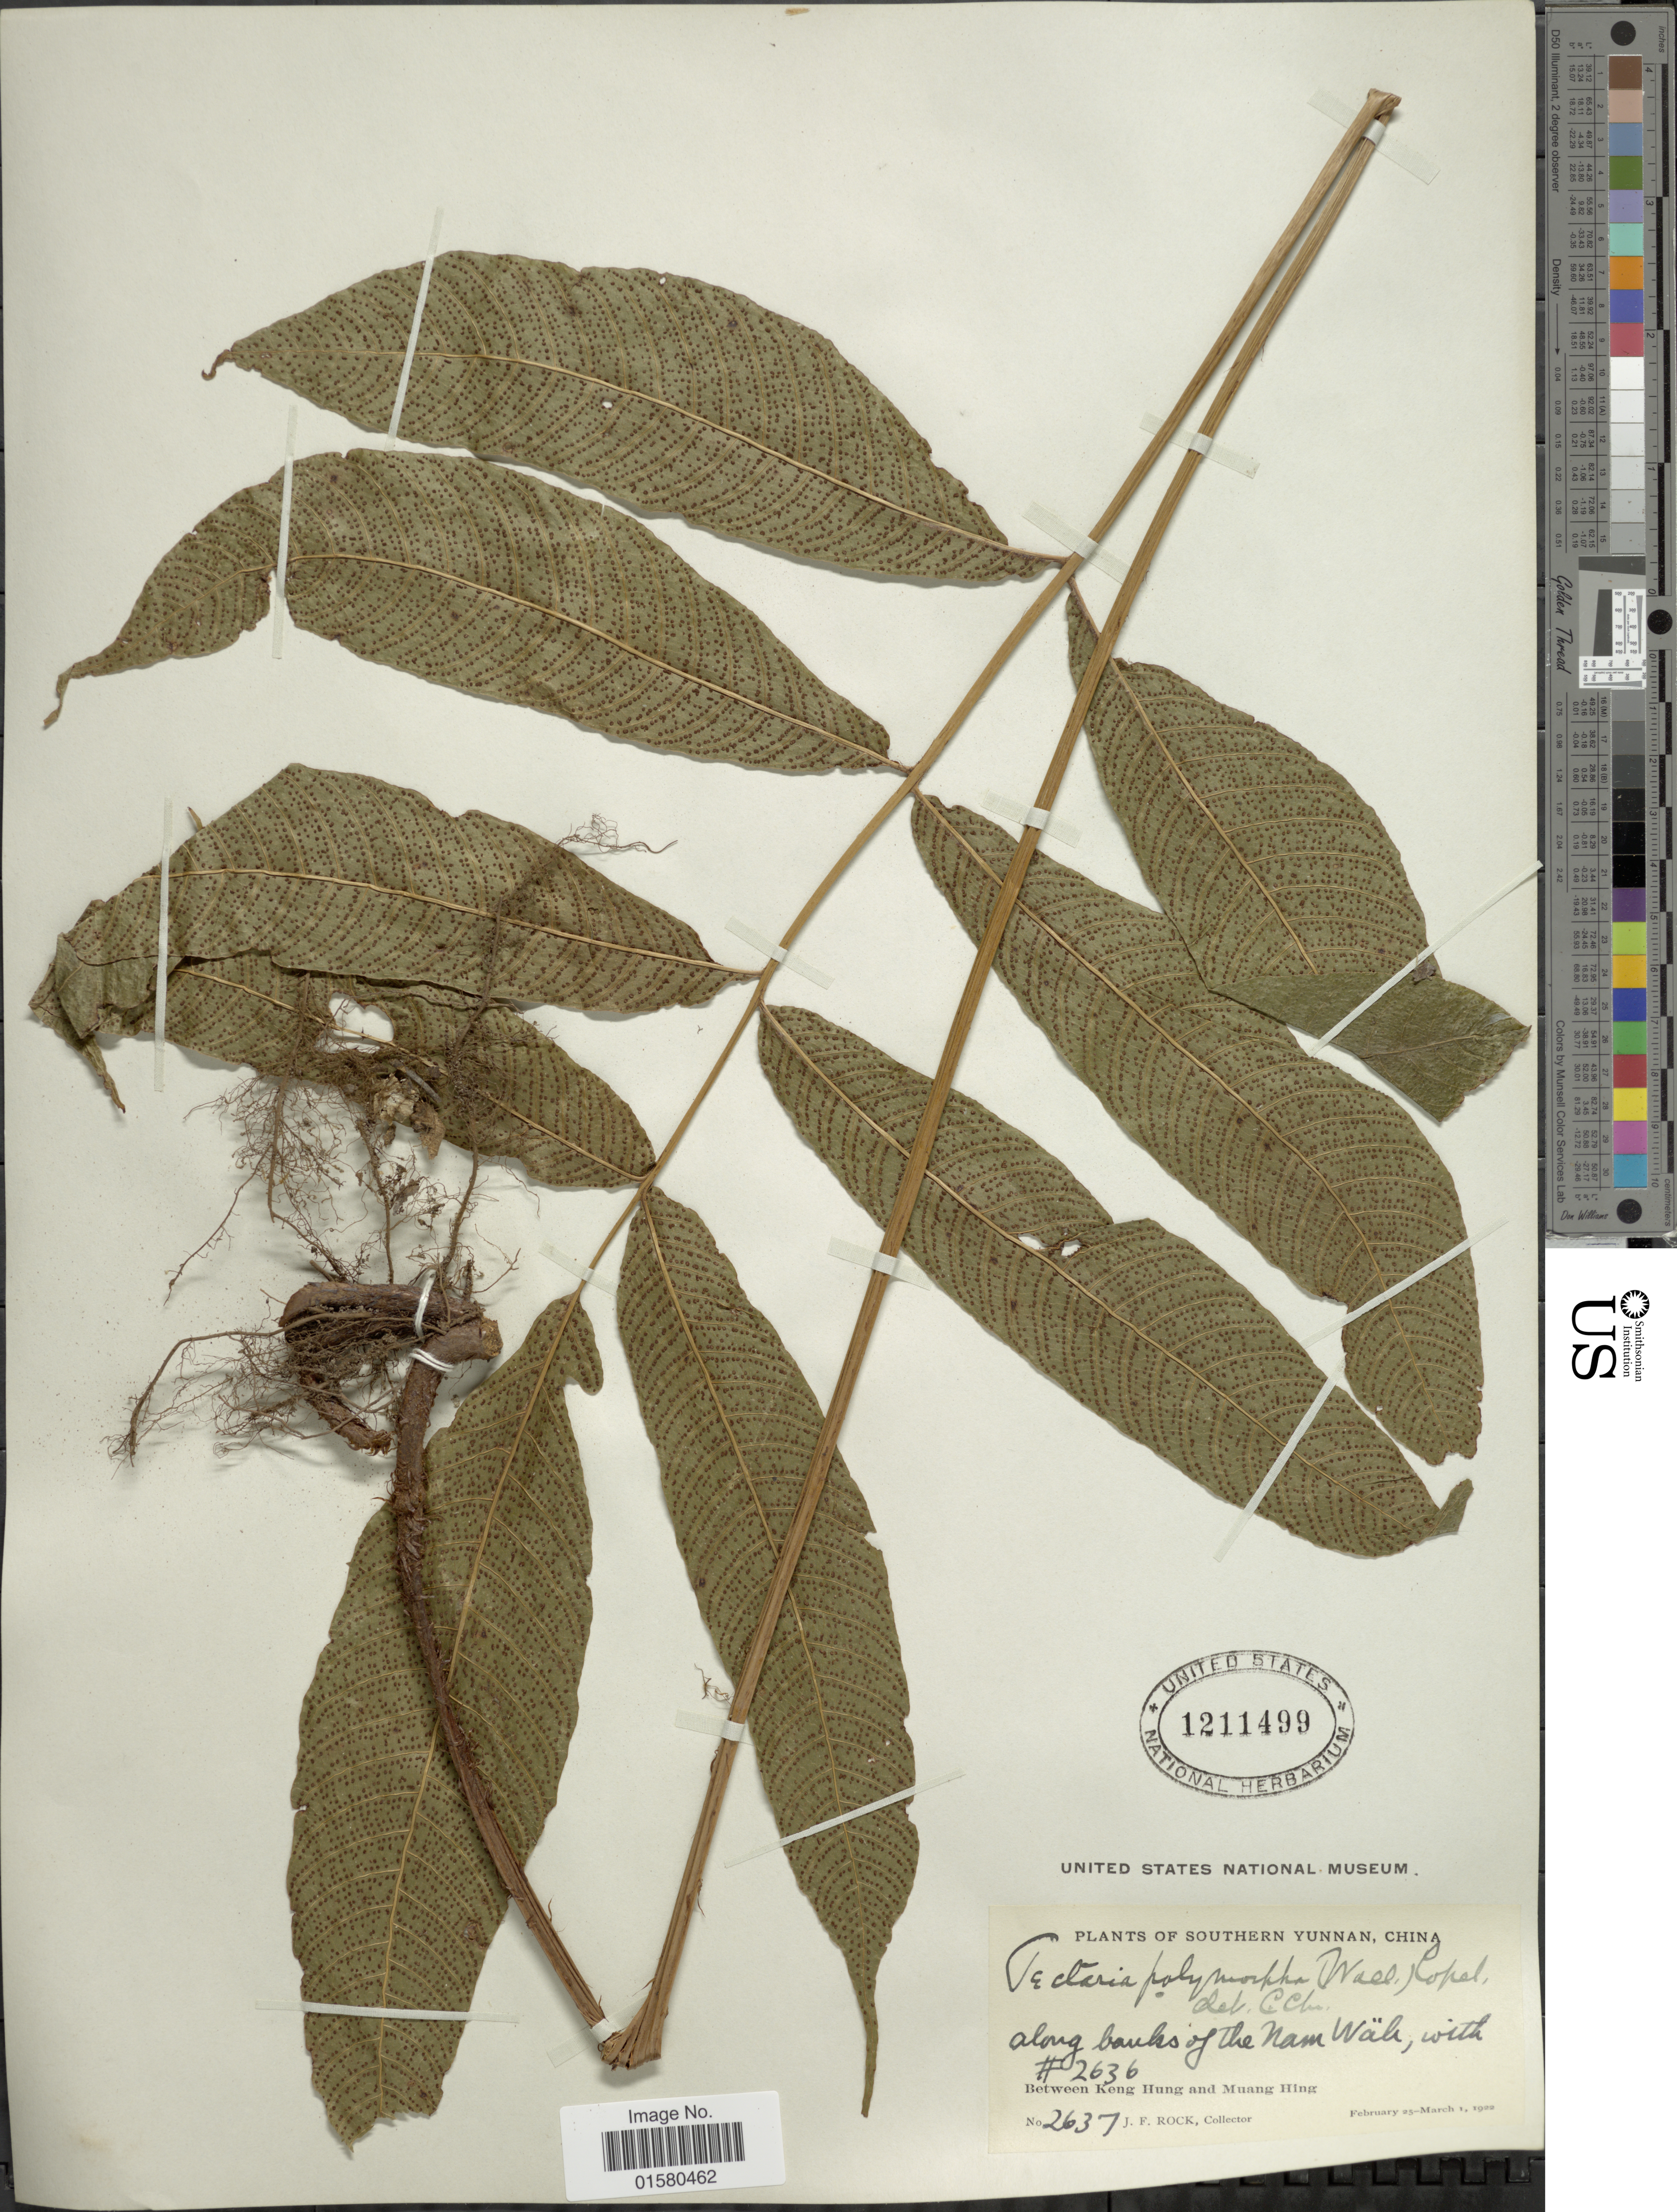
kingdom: Plantae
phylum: Tracheophyta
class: Polypodiopsida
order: Polypodiales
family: Tectariaceae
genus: Tectaria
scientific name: Tectaria polymorpha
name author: (Wall. ex Hook.) Copel.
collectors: J. Rock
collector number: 2637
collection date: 1922-02-25/1922-03-01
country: China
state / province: Yunnan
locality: Southern Yunnan, china, along banks of the nam wali, Between Keng Hung and Muang Hing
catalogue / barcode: US 1211499